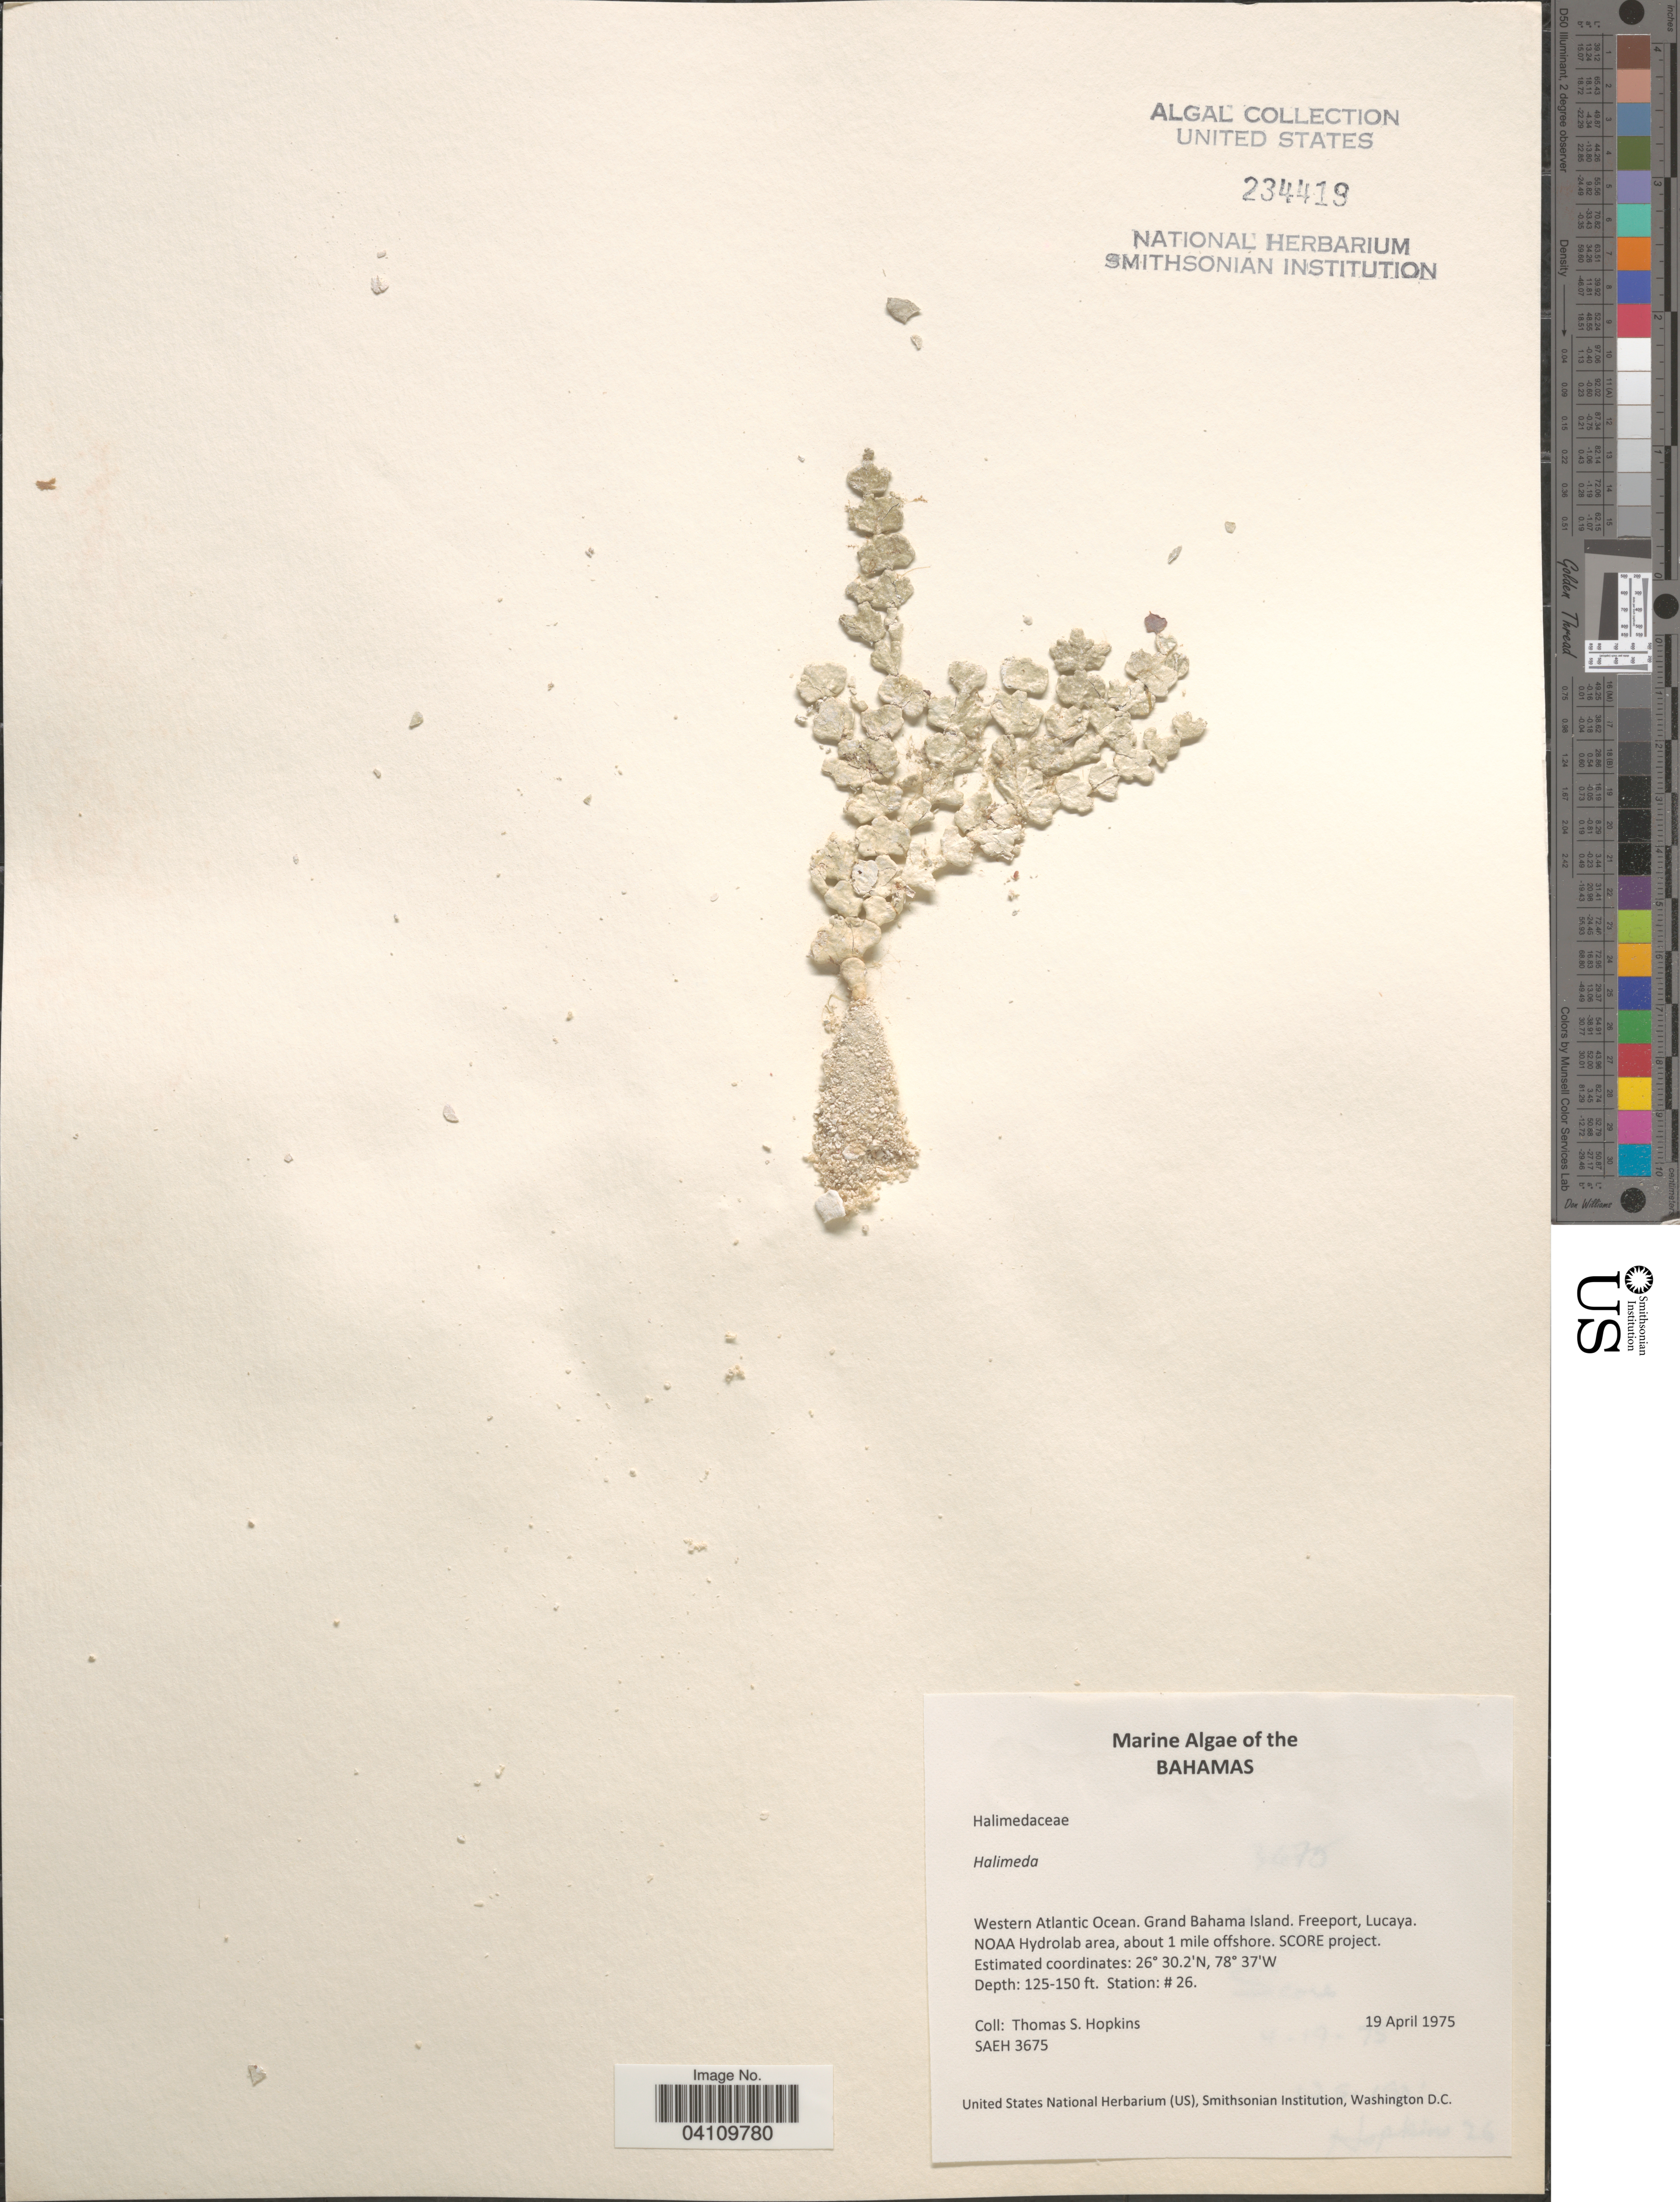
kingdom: Plantae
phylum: Chlorophyta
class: Ulvophyceae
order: Bryopsidales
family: Halimedaceae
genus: Halimeda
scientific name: Halimeda sp.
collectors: T. Hopkins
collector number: SAEH 3675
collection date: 1975-04-19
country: Bahamas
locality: Western Atlantic Ocean. Grand Bahama Island. Freeport, Lucaya. NOAA Hydrolab area, about 1 mile offshore. SCORE project. Station: # 26.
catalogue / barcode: US 234419